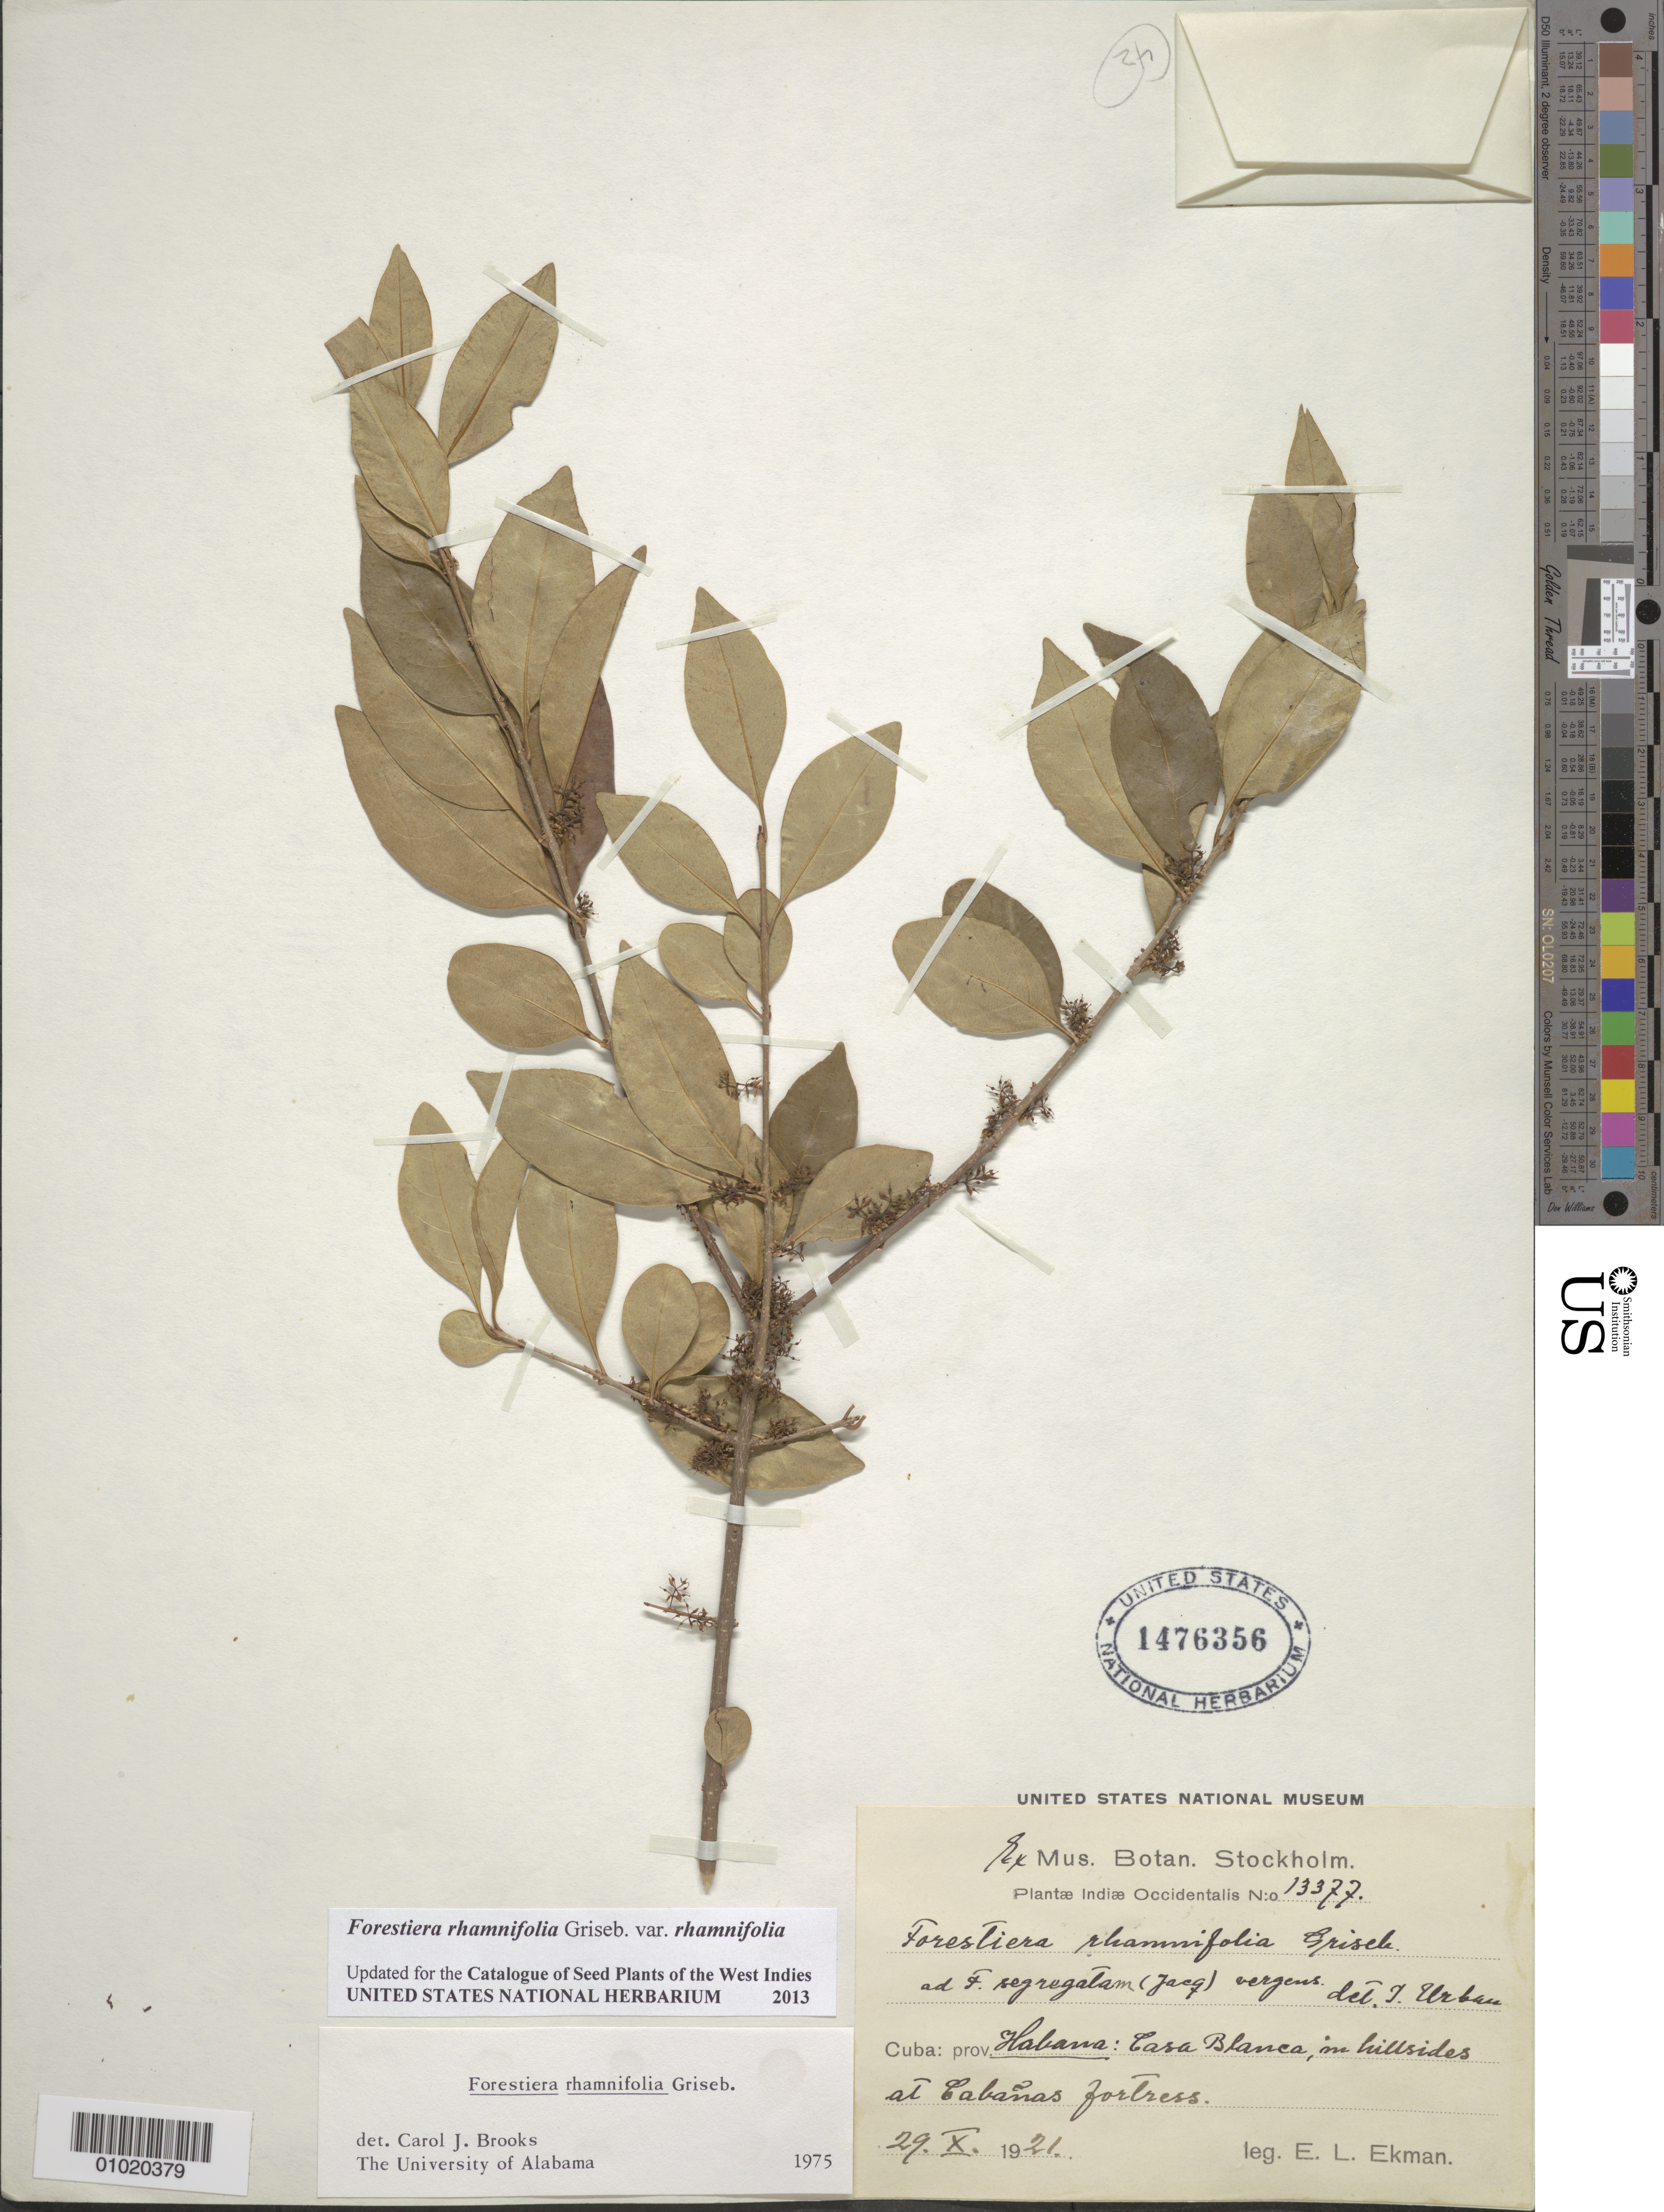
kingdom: Plantae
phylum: Tracheophyta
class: Magnoliopsida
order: Lamiales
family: Oleaceae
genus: Forestiera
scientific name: Forestiera rhamnifolia var. rhamnifolia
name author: Griseb.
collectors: E. L. Ekman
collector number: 13377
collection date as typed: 29 Oct 1921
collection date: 1921-10-29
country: Cuba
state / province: La Habana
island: Cuba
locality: Habana: Casa Blanca, on hillsides at Cabanas fortress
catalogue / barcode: US 1476356